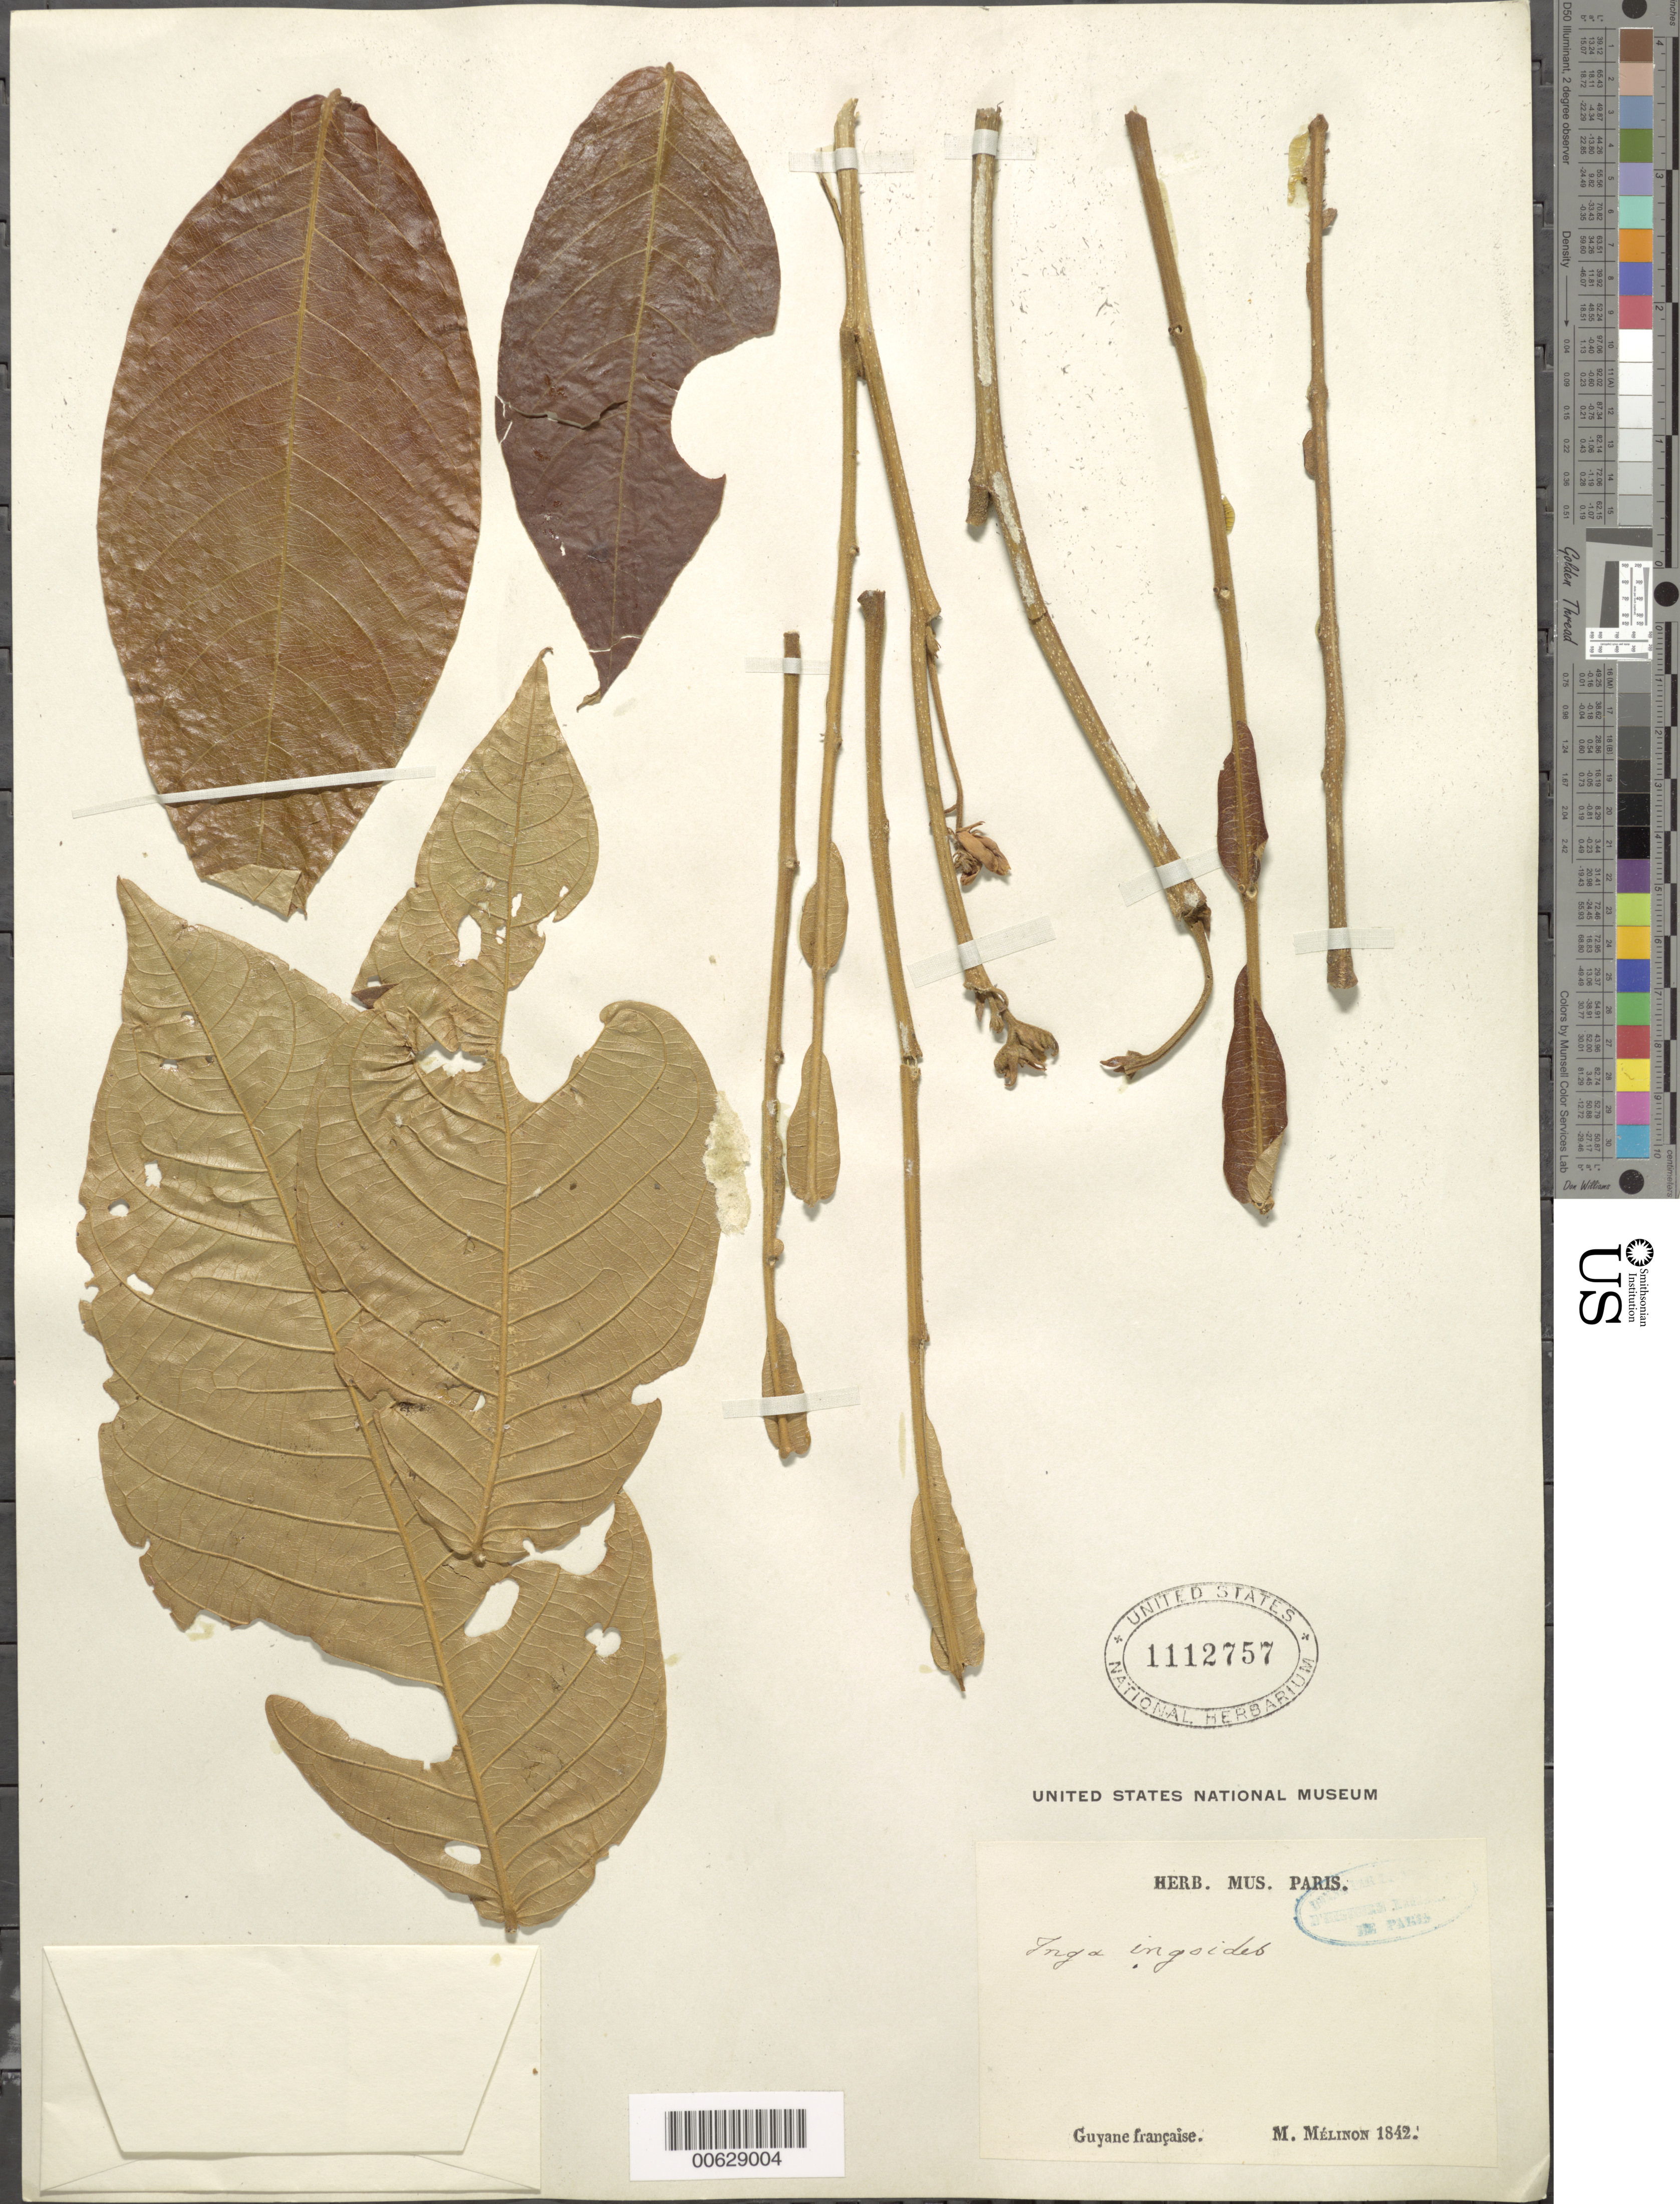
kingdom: Plantae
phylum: Tracheophyta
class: Magnoliopsida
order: Fabales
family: Fabaceae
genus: Inga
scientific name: Inga ingoides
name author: (Rich.) Willd.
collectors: E. Mélinon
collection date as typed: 1842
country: French Guiana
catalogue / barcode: US 1112757